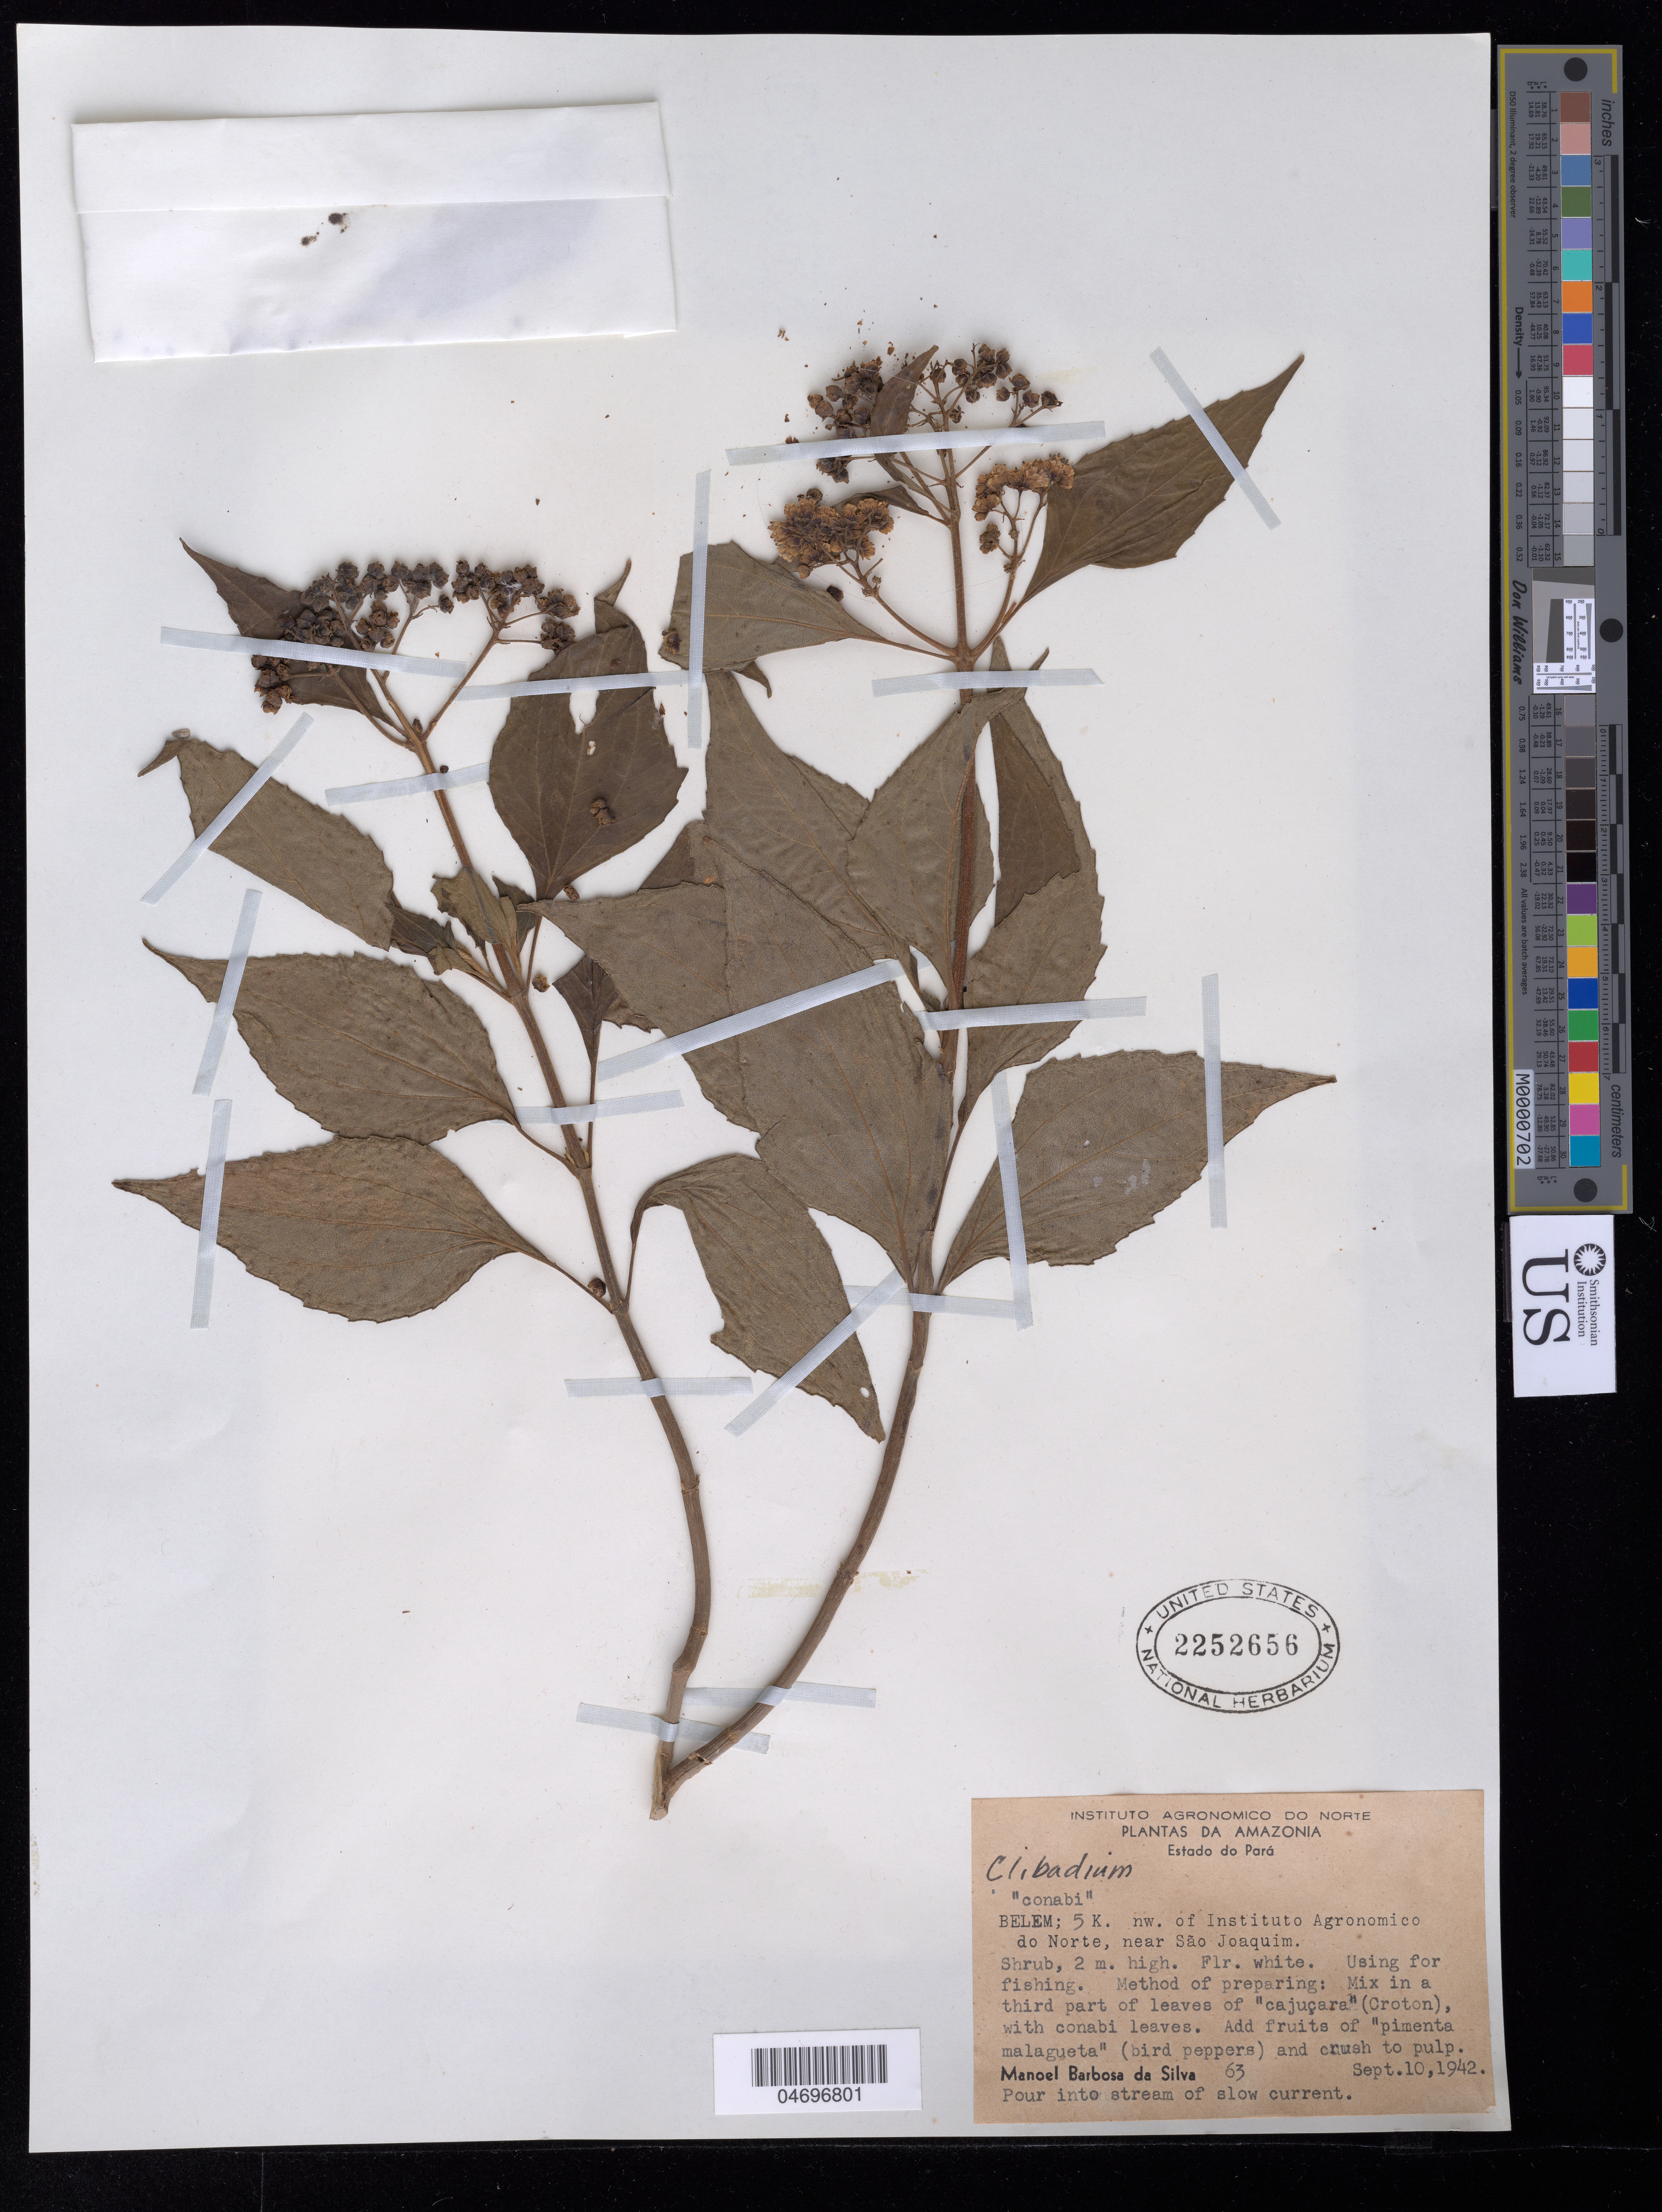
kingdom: Plantae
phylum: Tracheophyta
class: Magnoliopsida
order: Asterales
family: Asteraceae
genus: Clibadium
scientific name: Clibadium sp.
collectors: M. Barbosa da Silva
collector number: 63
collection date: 1942-09-10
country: Brazil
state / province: Pará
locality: Amazonia. Belem; 5 K. nw. of Instituto Agronomico do Norte, near São Joaquim.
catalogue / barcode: US 2252656